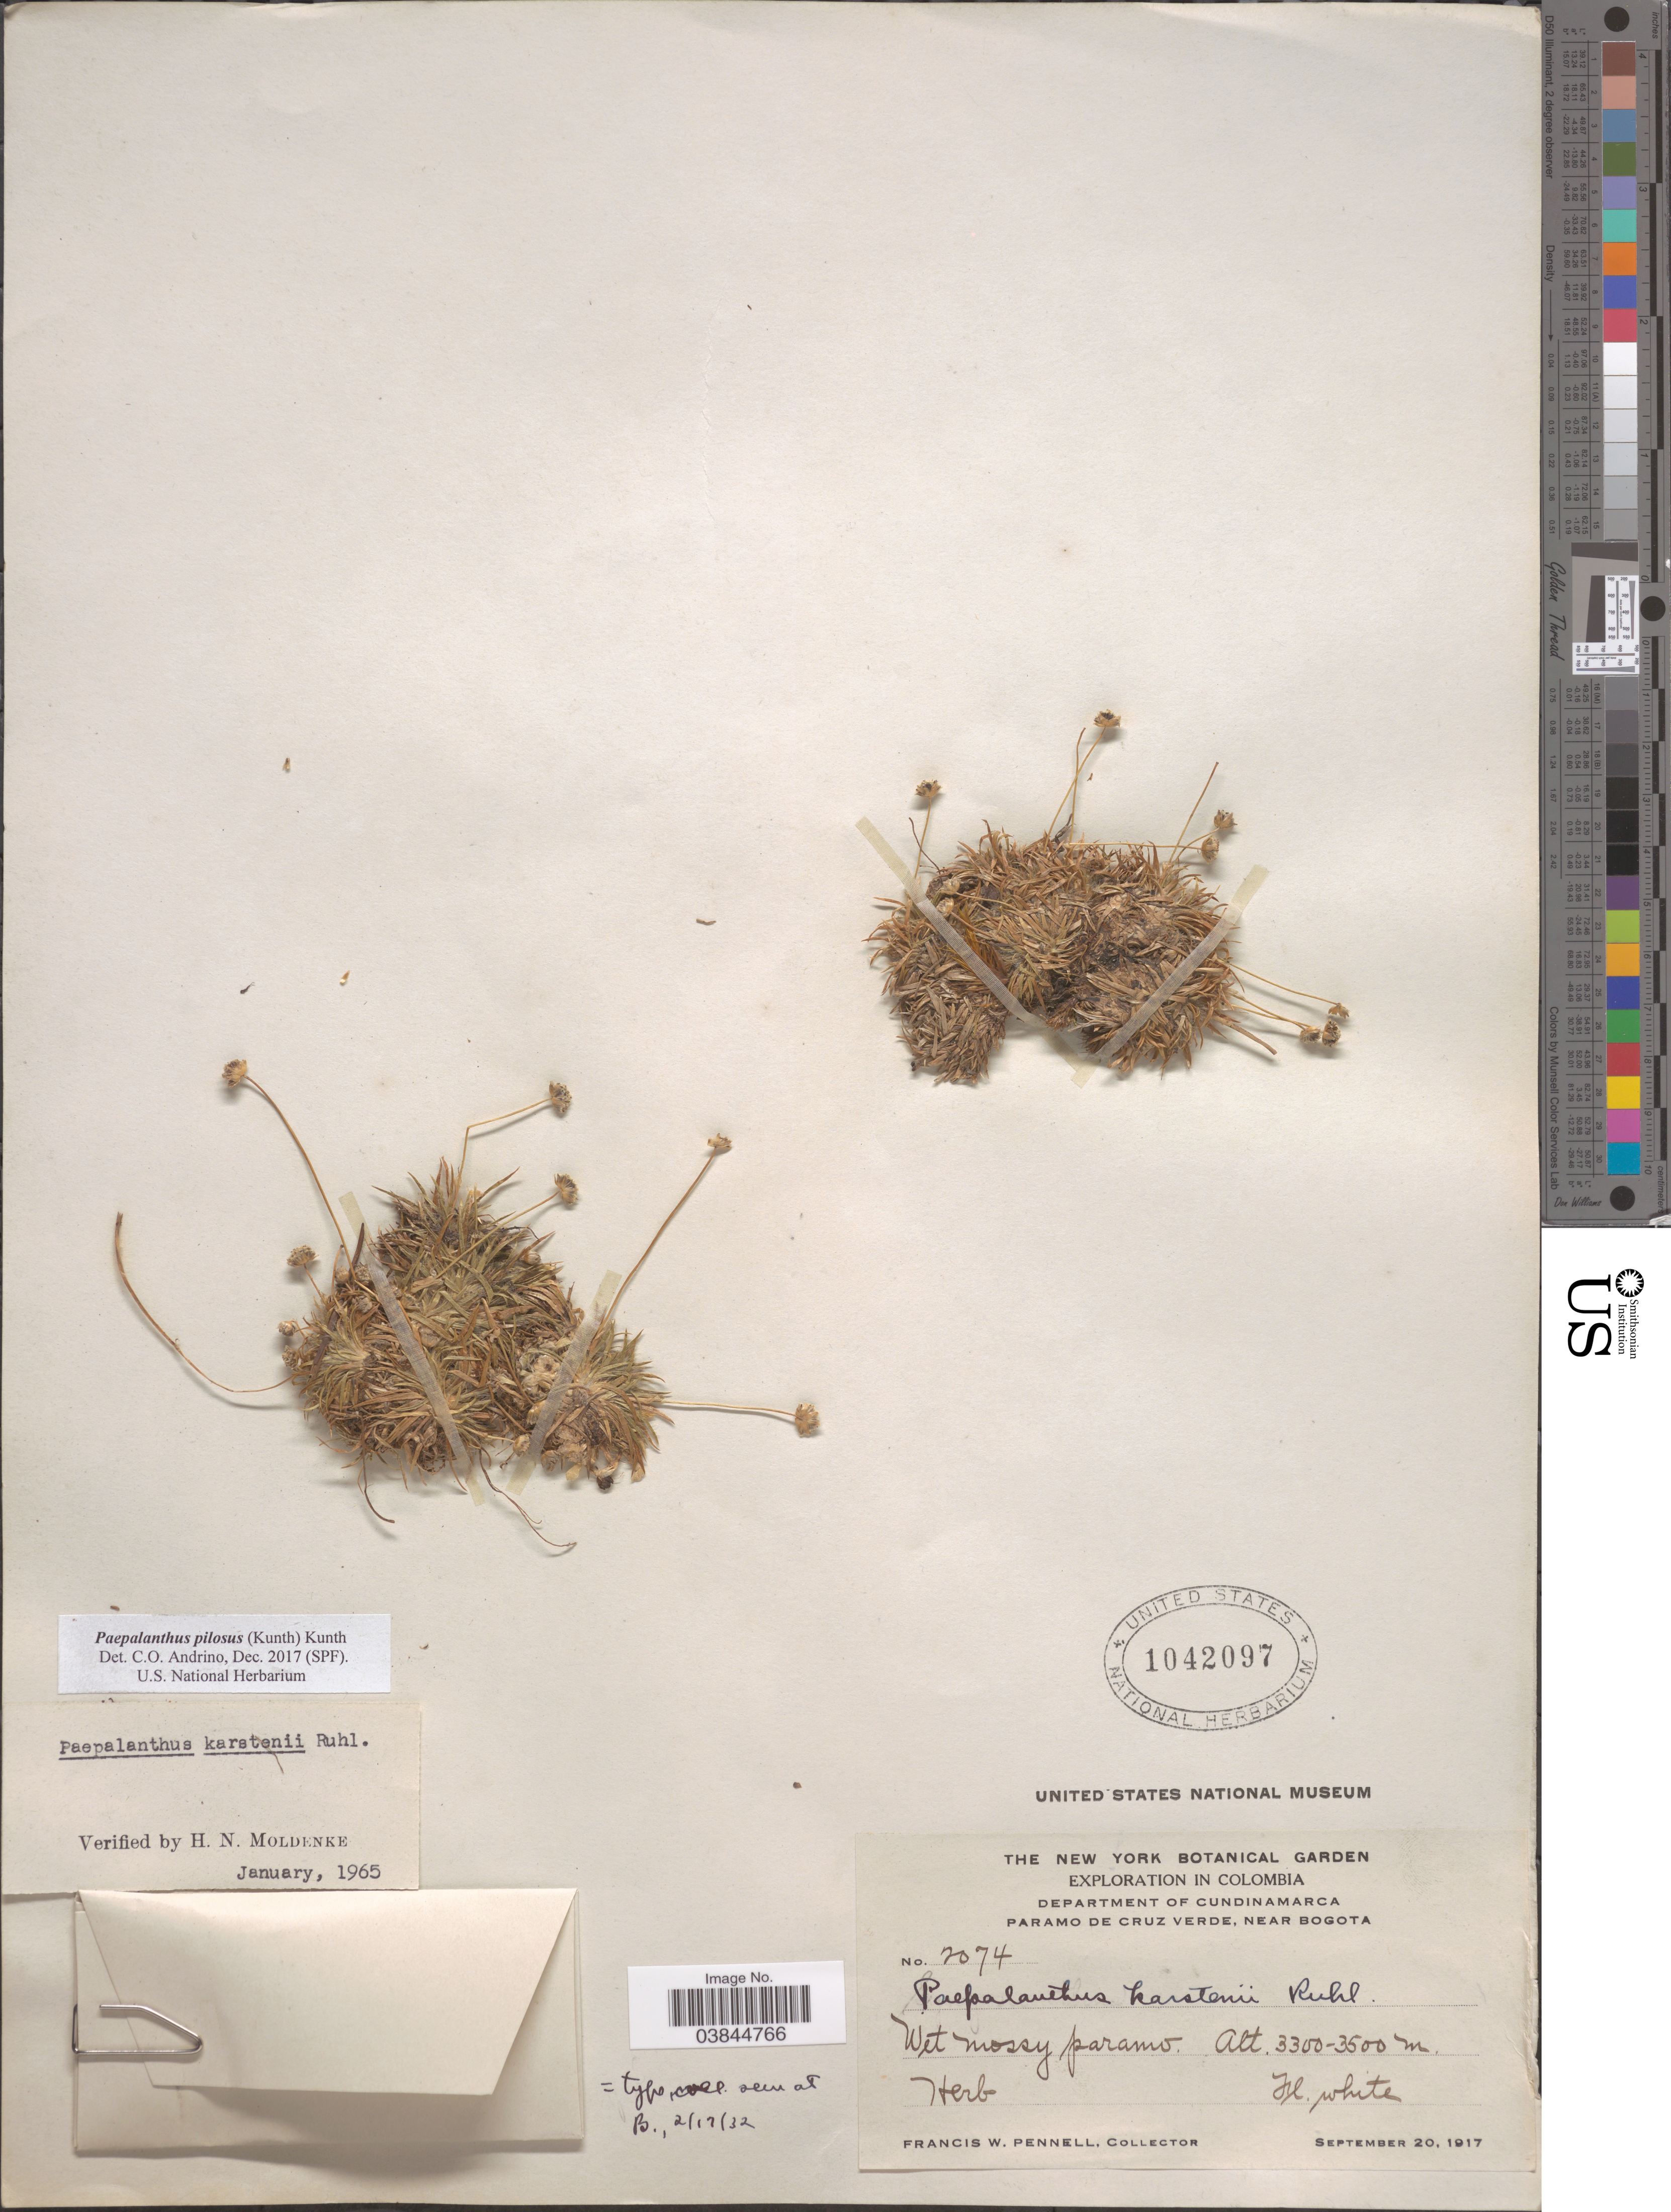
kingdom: Plantae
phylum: Tracheophyta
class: Liliopsida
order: Poales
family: Eriocaulaceae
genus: Paepalanthus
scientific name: Paepalanthus pilosus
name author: (Kunth) Kunth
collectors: F. W. Pennell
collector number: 2074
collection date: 1917-09-20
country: Colombia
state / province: Cundinamarca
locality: Department of Cundinamarca. Paramo de Cruz Verde, near Bogota. Wet mossy paramo.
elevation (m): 3300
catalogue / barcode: US 1042097